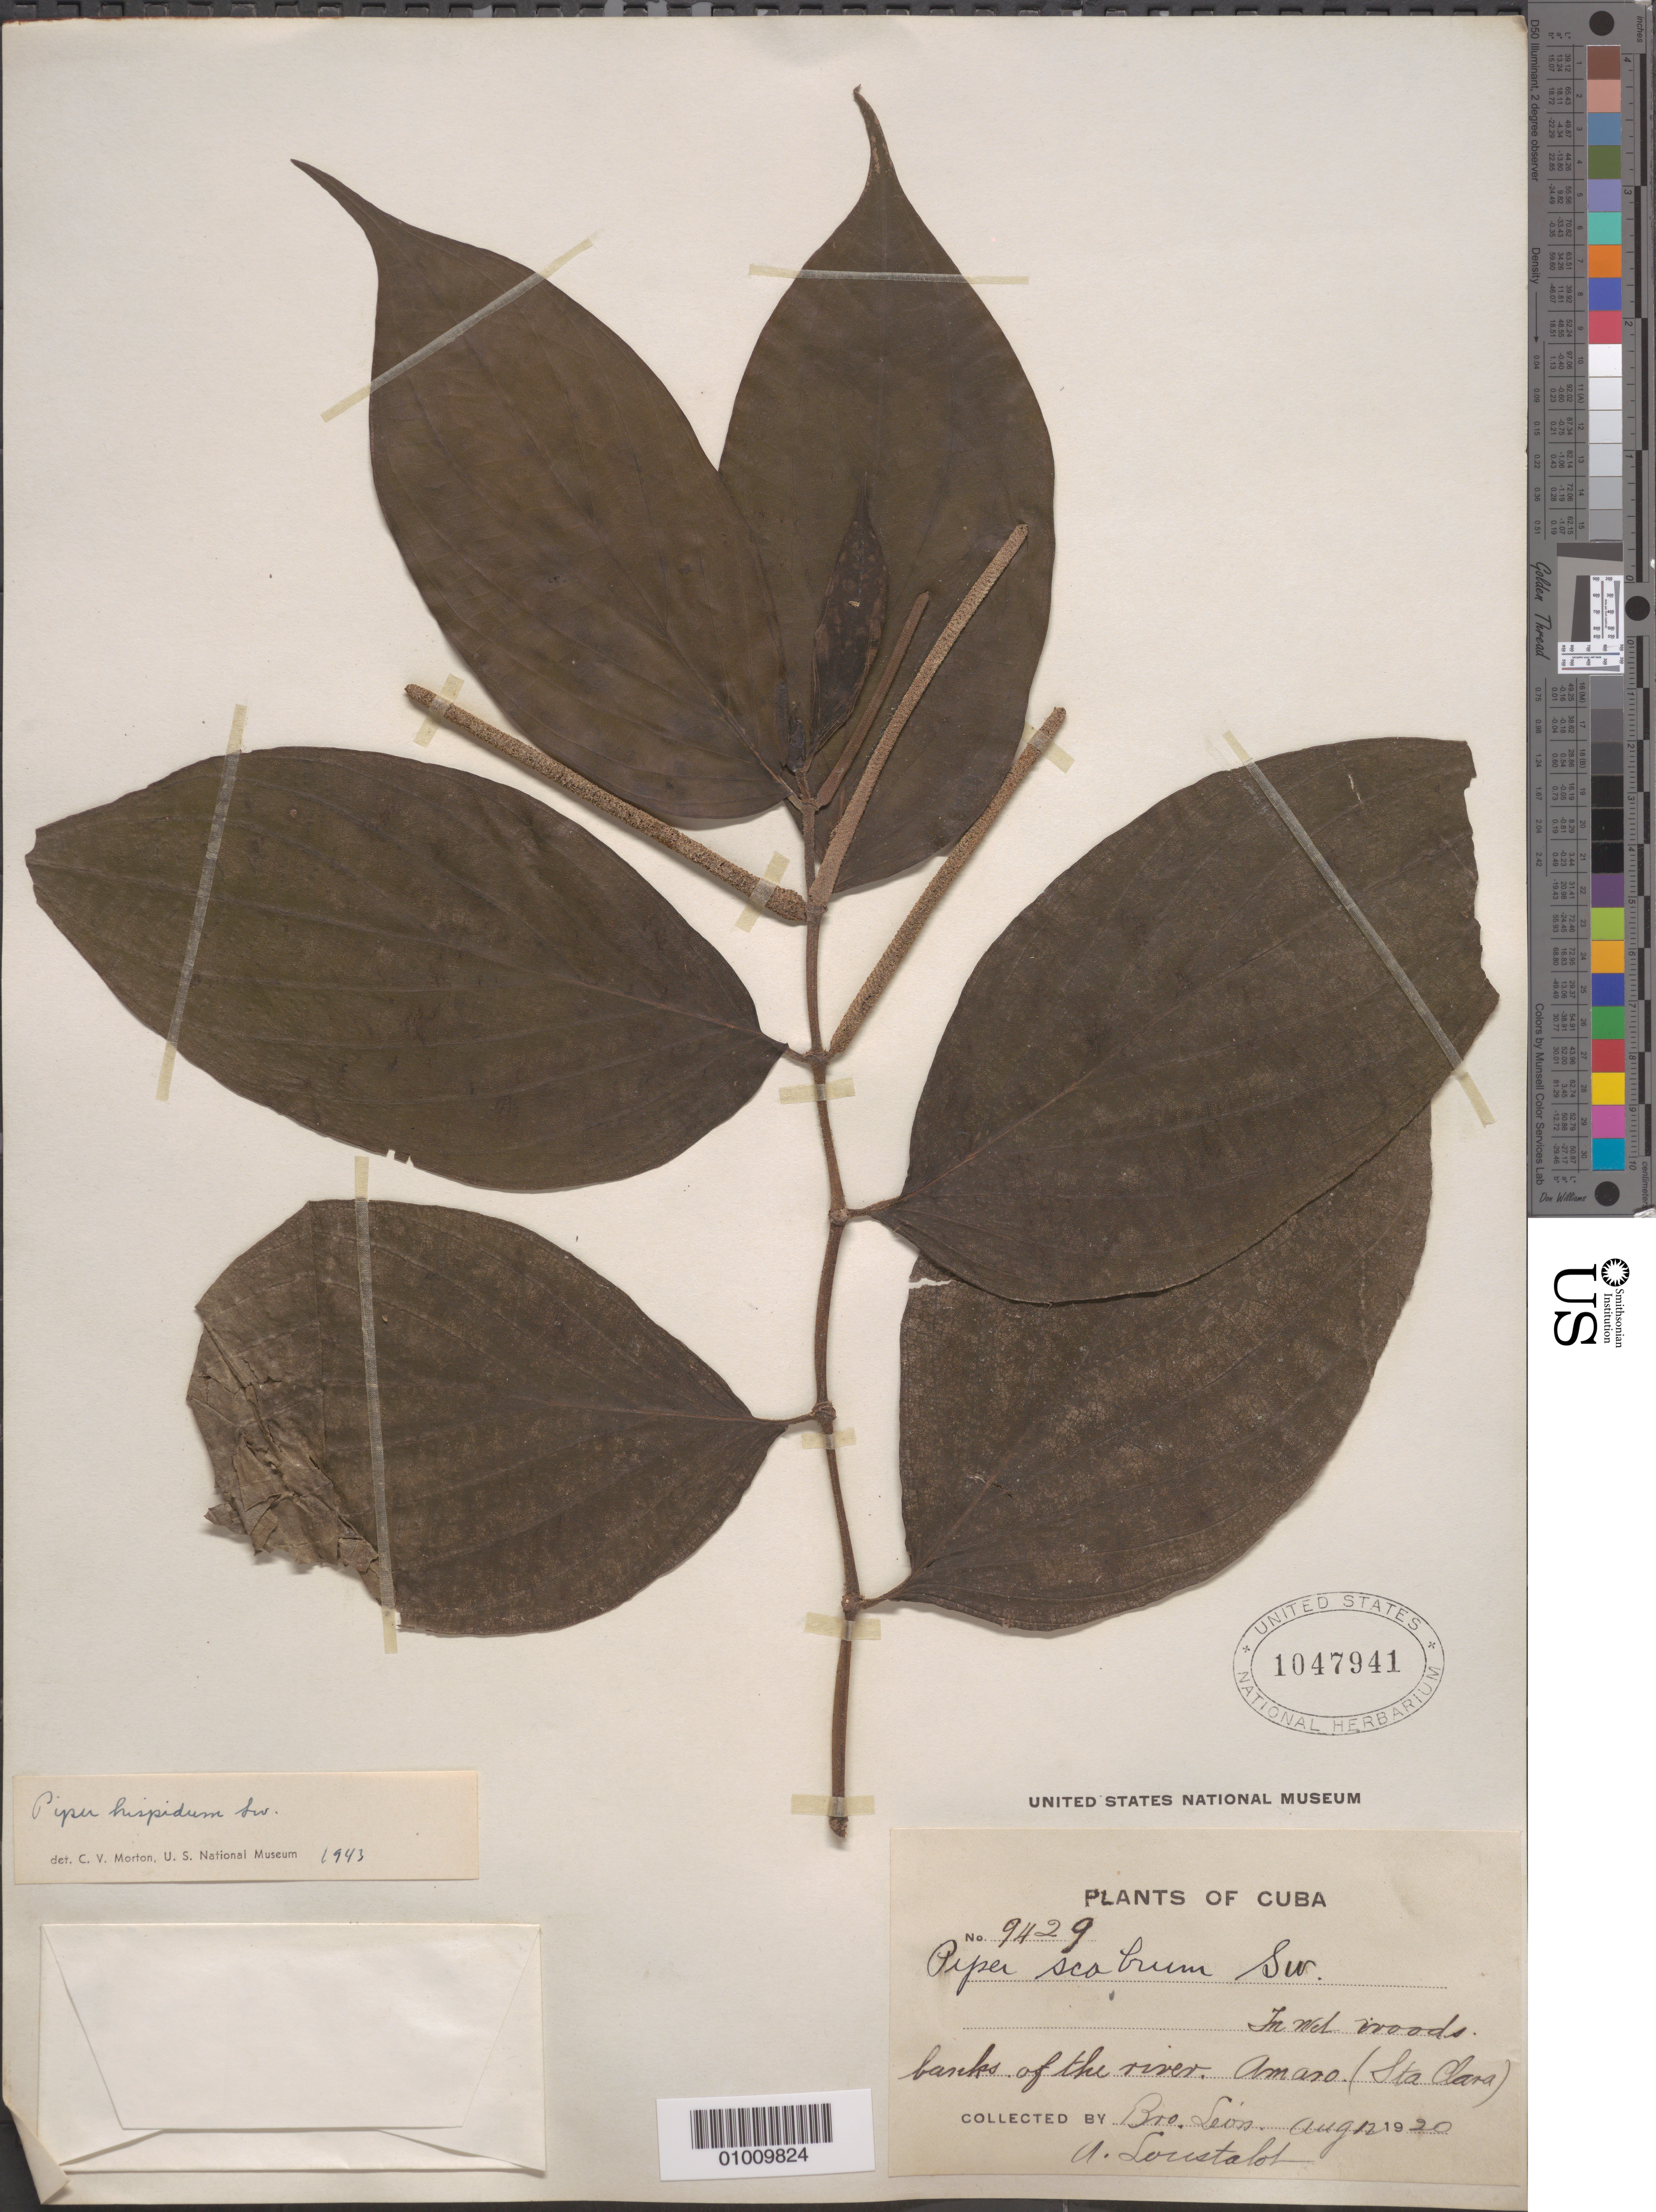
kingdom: Plantae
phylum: Tracheophyta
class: Magnoliopsida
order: Piperales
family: Piperaceae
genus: Piper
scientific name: Piper hispidum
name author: Sw.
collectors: Bro. León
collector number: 9429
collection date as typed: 12 Aug 1920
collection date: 1920-08-12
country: Cuba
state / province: Villa Clara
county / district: Santa Clara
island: Cuba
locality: In the woods,banks of river Amano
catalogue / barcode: US 1047941